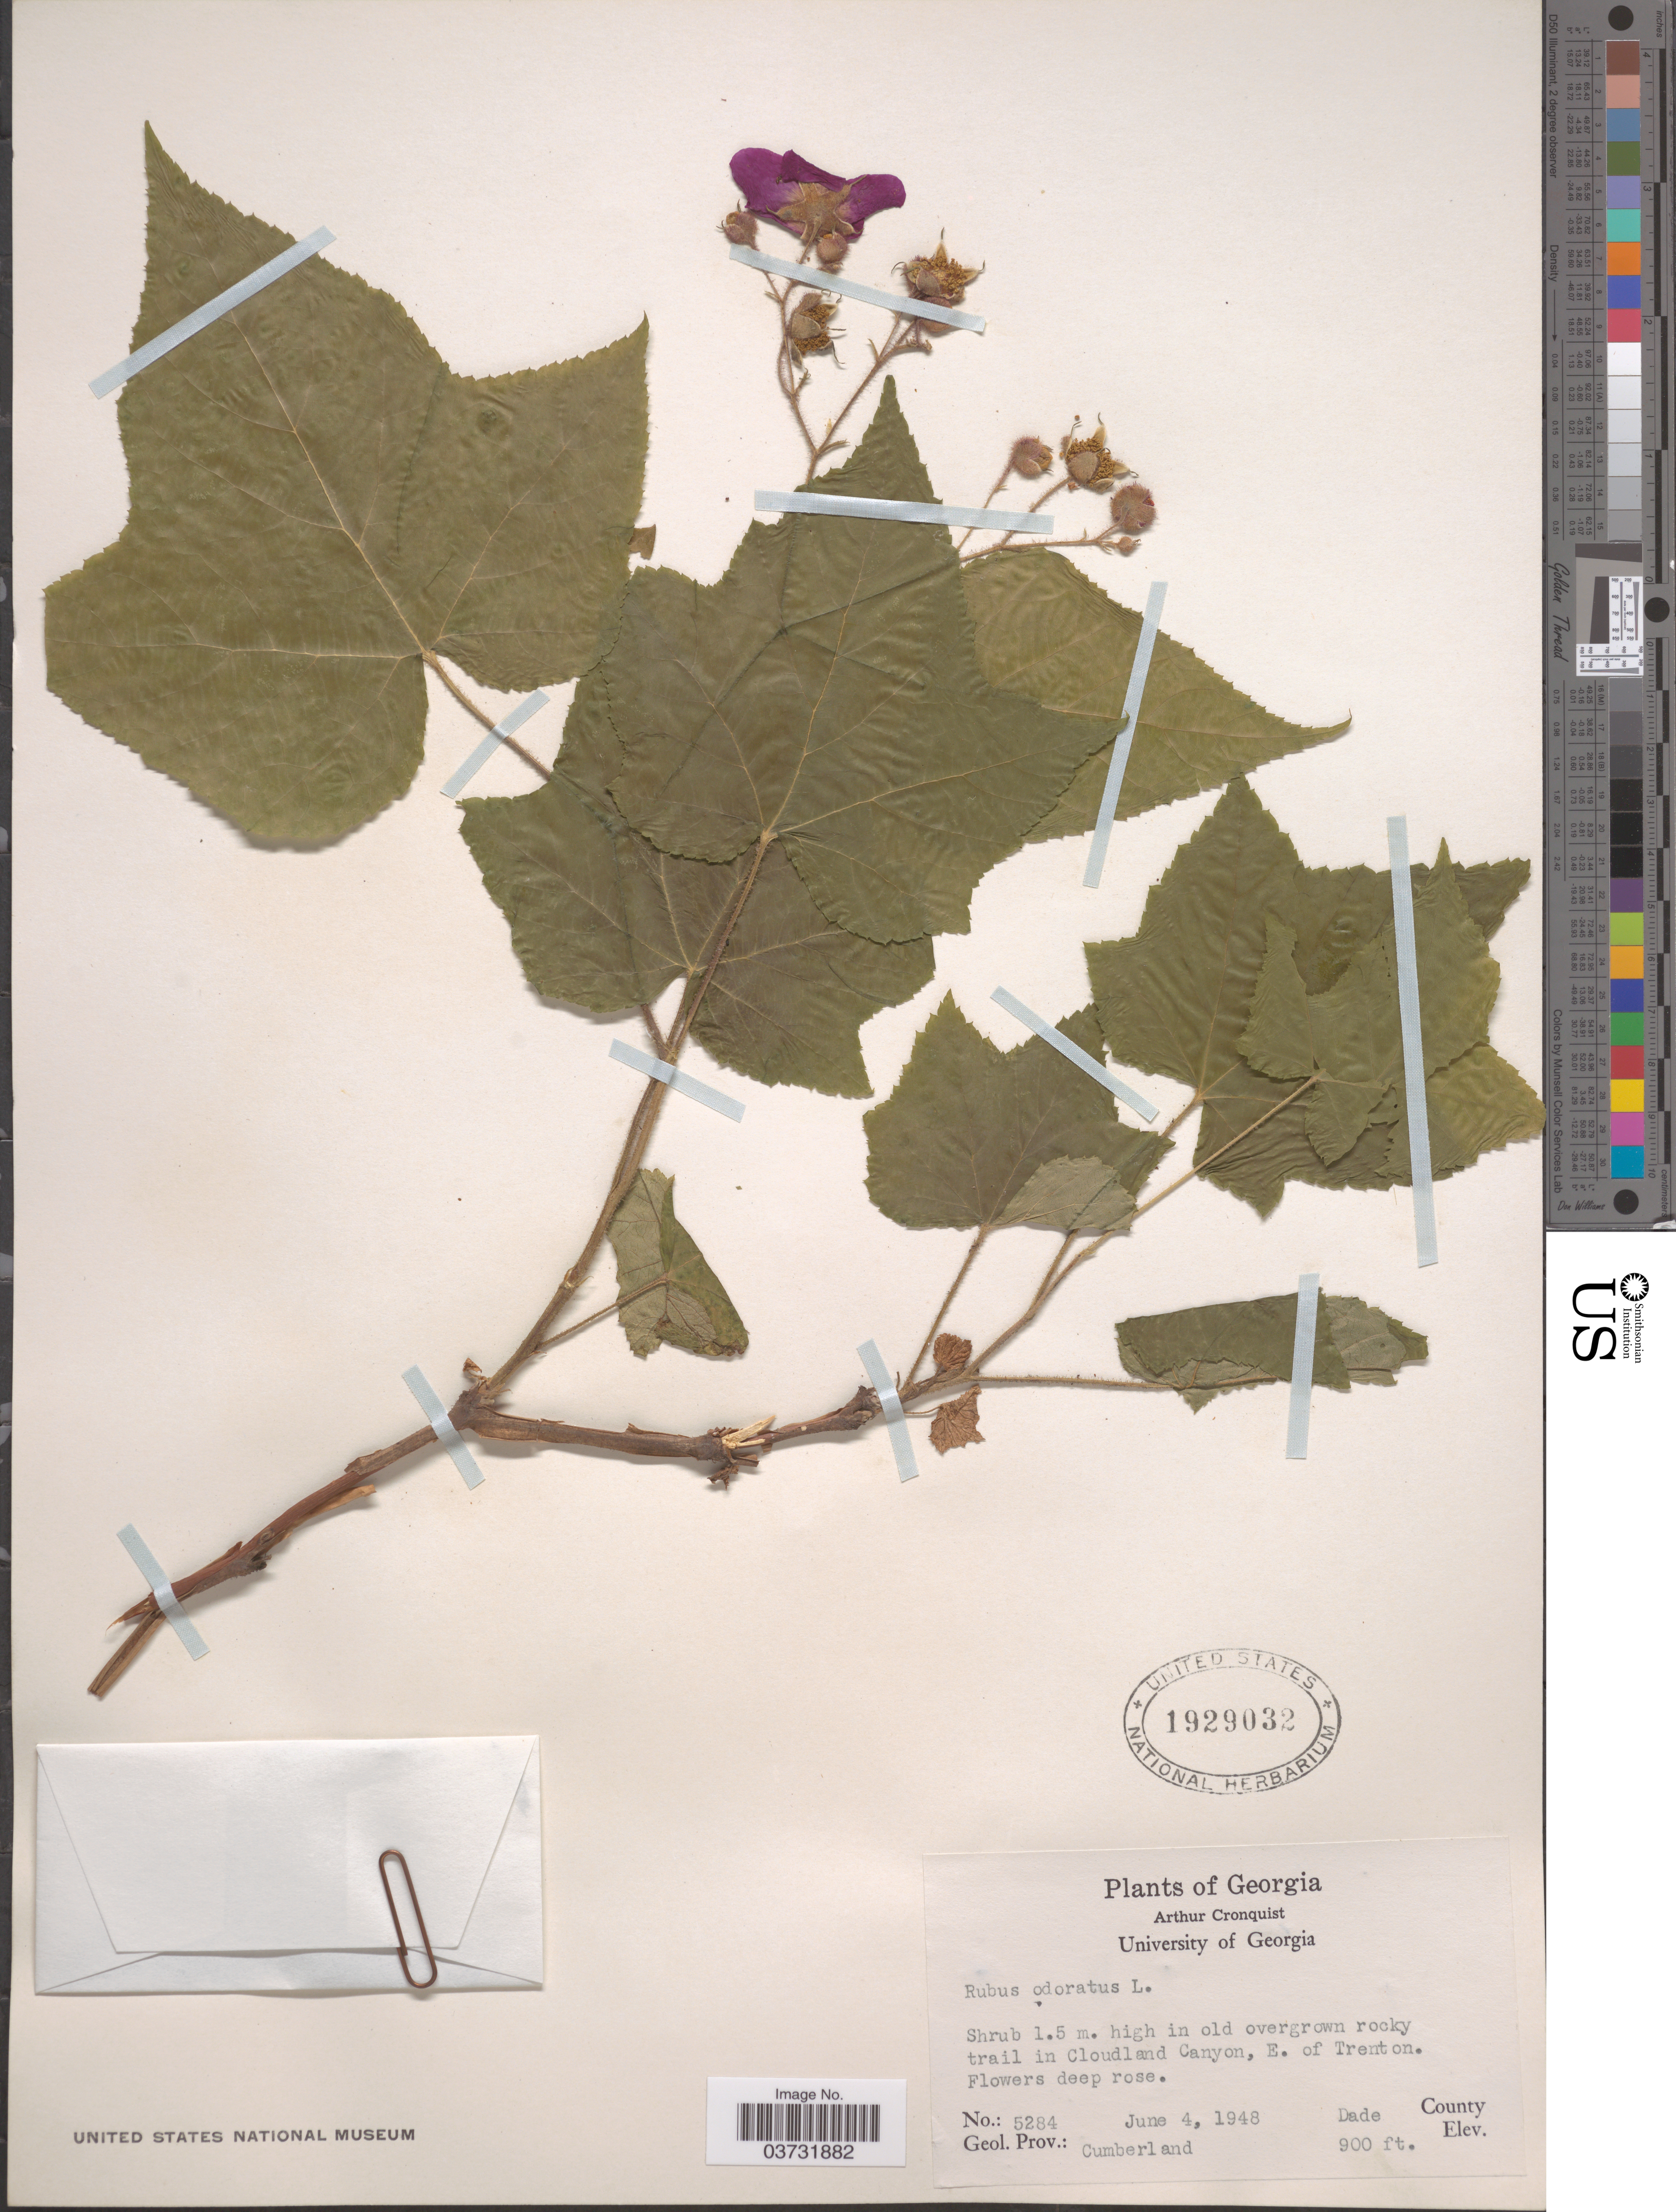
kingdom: Plantae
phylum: Tracheophyta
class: Magnoliopsida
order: Rosales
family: Rosaceae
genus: Rubus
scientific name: Rubus odoratus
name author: L.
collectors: A. J. Cronquist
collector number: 5284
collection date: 1948-06-04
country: United States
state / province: Georgia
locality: In old overgrown rocky trail in Cloudland Canyon, E. of Trenton. Geol. Prov.: Cumberland. Dade County.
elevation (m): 274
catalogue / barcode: US 1929032